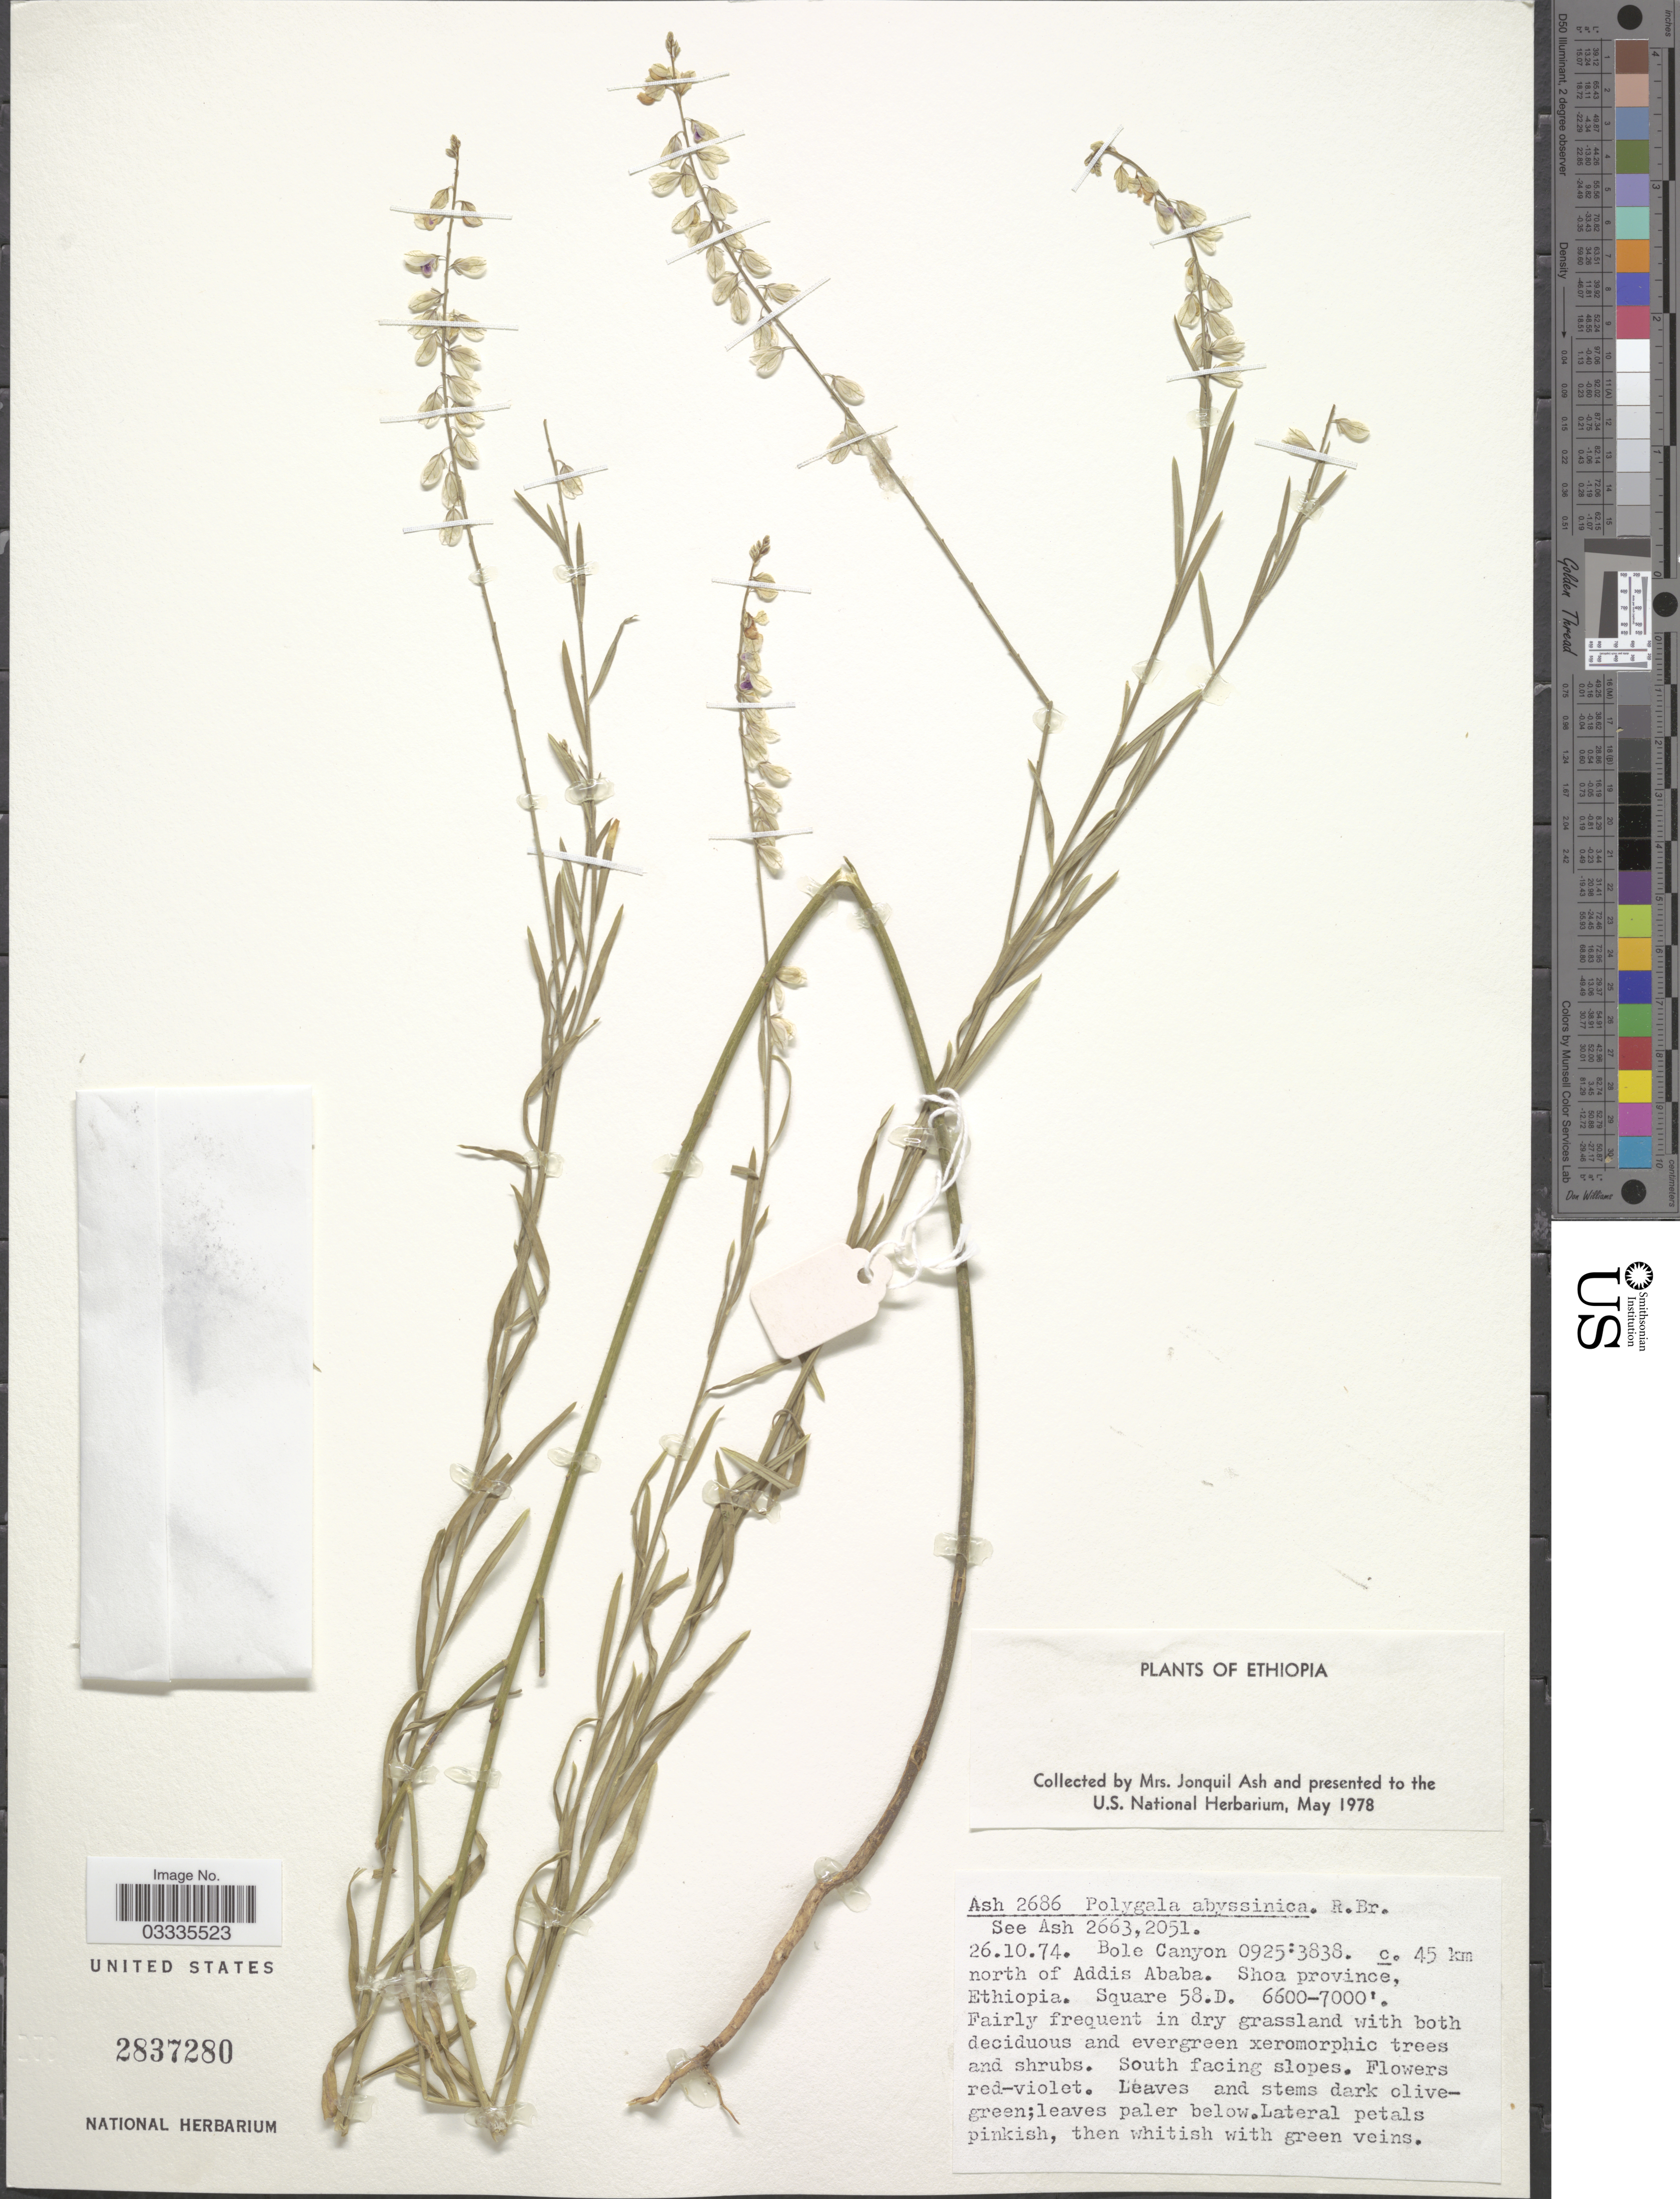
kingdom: Plantae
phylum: Tracheophyta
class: Magnoliopsida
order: Fabales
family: Polygalaceae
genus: Polygala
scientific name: Polygala abyssinica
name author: R. Br. ex Fresen.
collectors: J. Ash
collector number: Ash2686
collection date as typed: Transcribed d/m/y: 26/10/74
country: Ethiopia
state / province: Addis Ababa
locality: Bole Canyon 0925:3838. c. 45 km north of Addis Ababa. Shoa province. Square 58.D.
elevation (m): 2012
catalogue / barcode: US 2837280